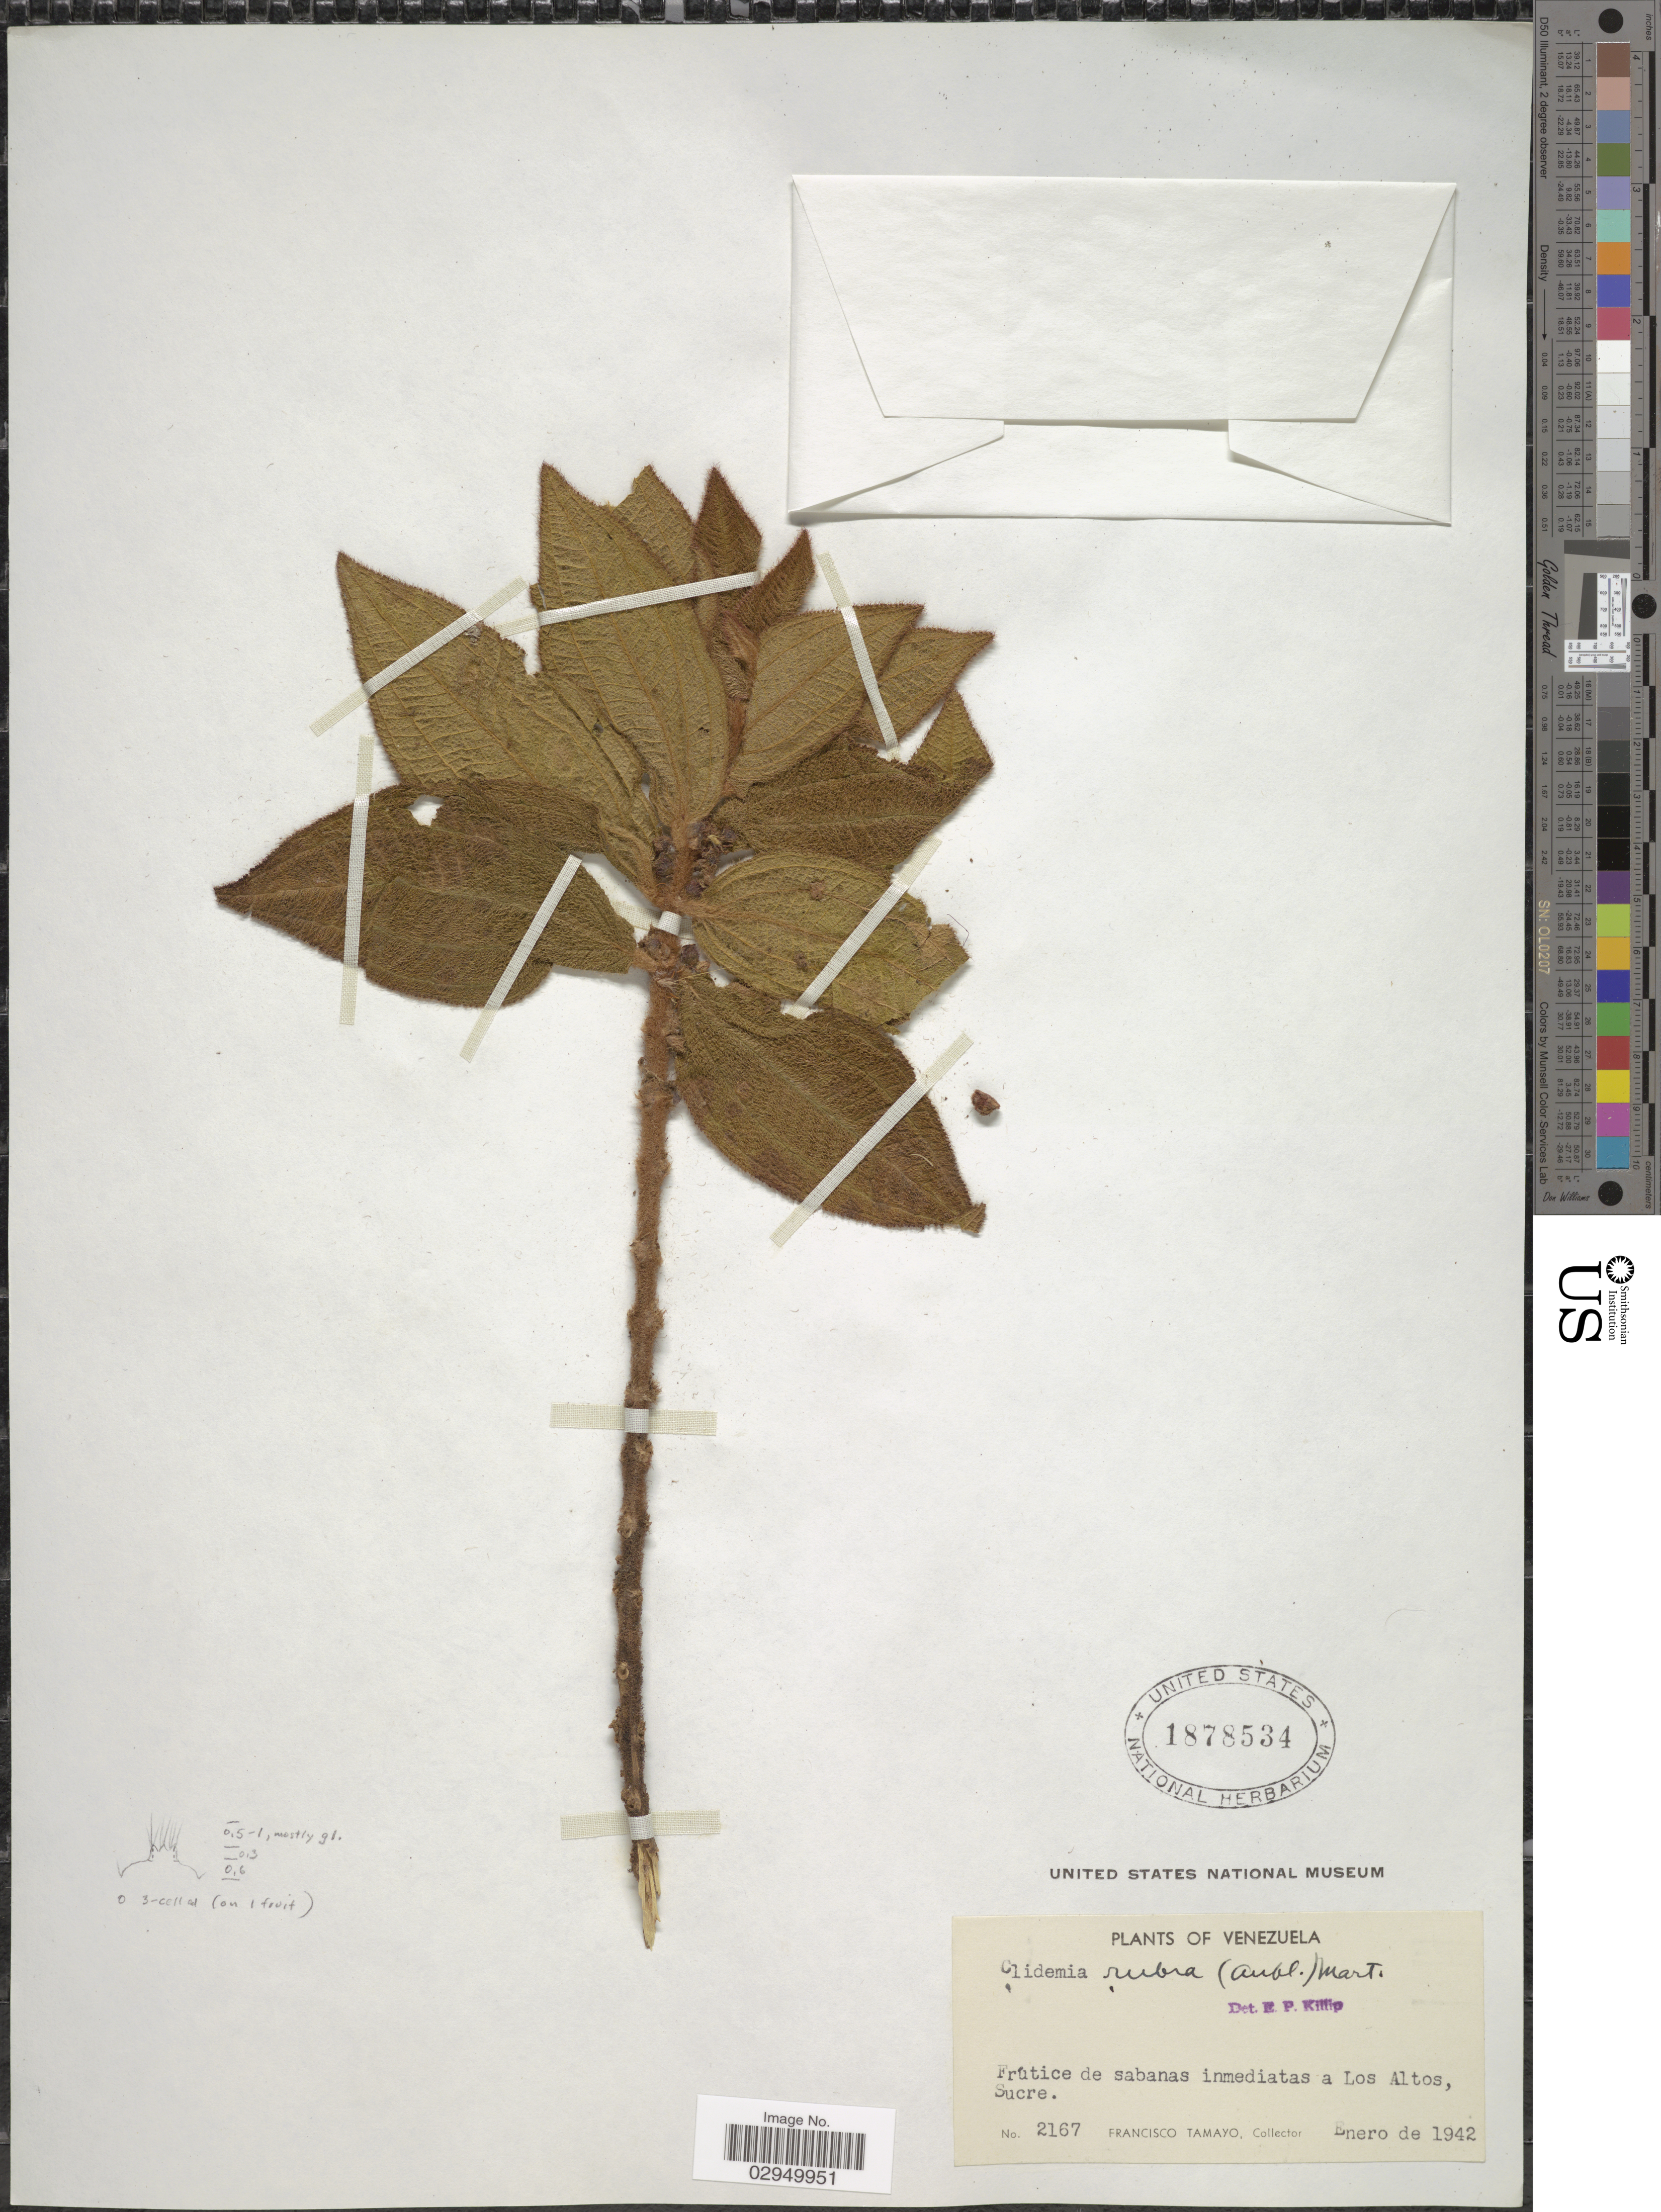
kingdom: Plantae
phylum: Tracheophyta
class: Magnoliopsida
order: Myrtales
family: Melastomataceae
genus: Clidemia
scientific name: Clidemia rubra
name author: (Aubl.) Mart.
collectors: F. Tamayo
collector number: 2167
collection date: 1942-01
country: Venezuela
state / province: Sucre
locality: Frútice de sabanas inmediatas a Los Altos.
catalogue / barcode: US 1878534